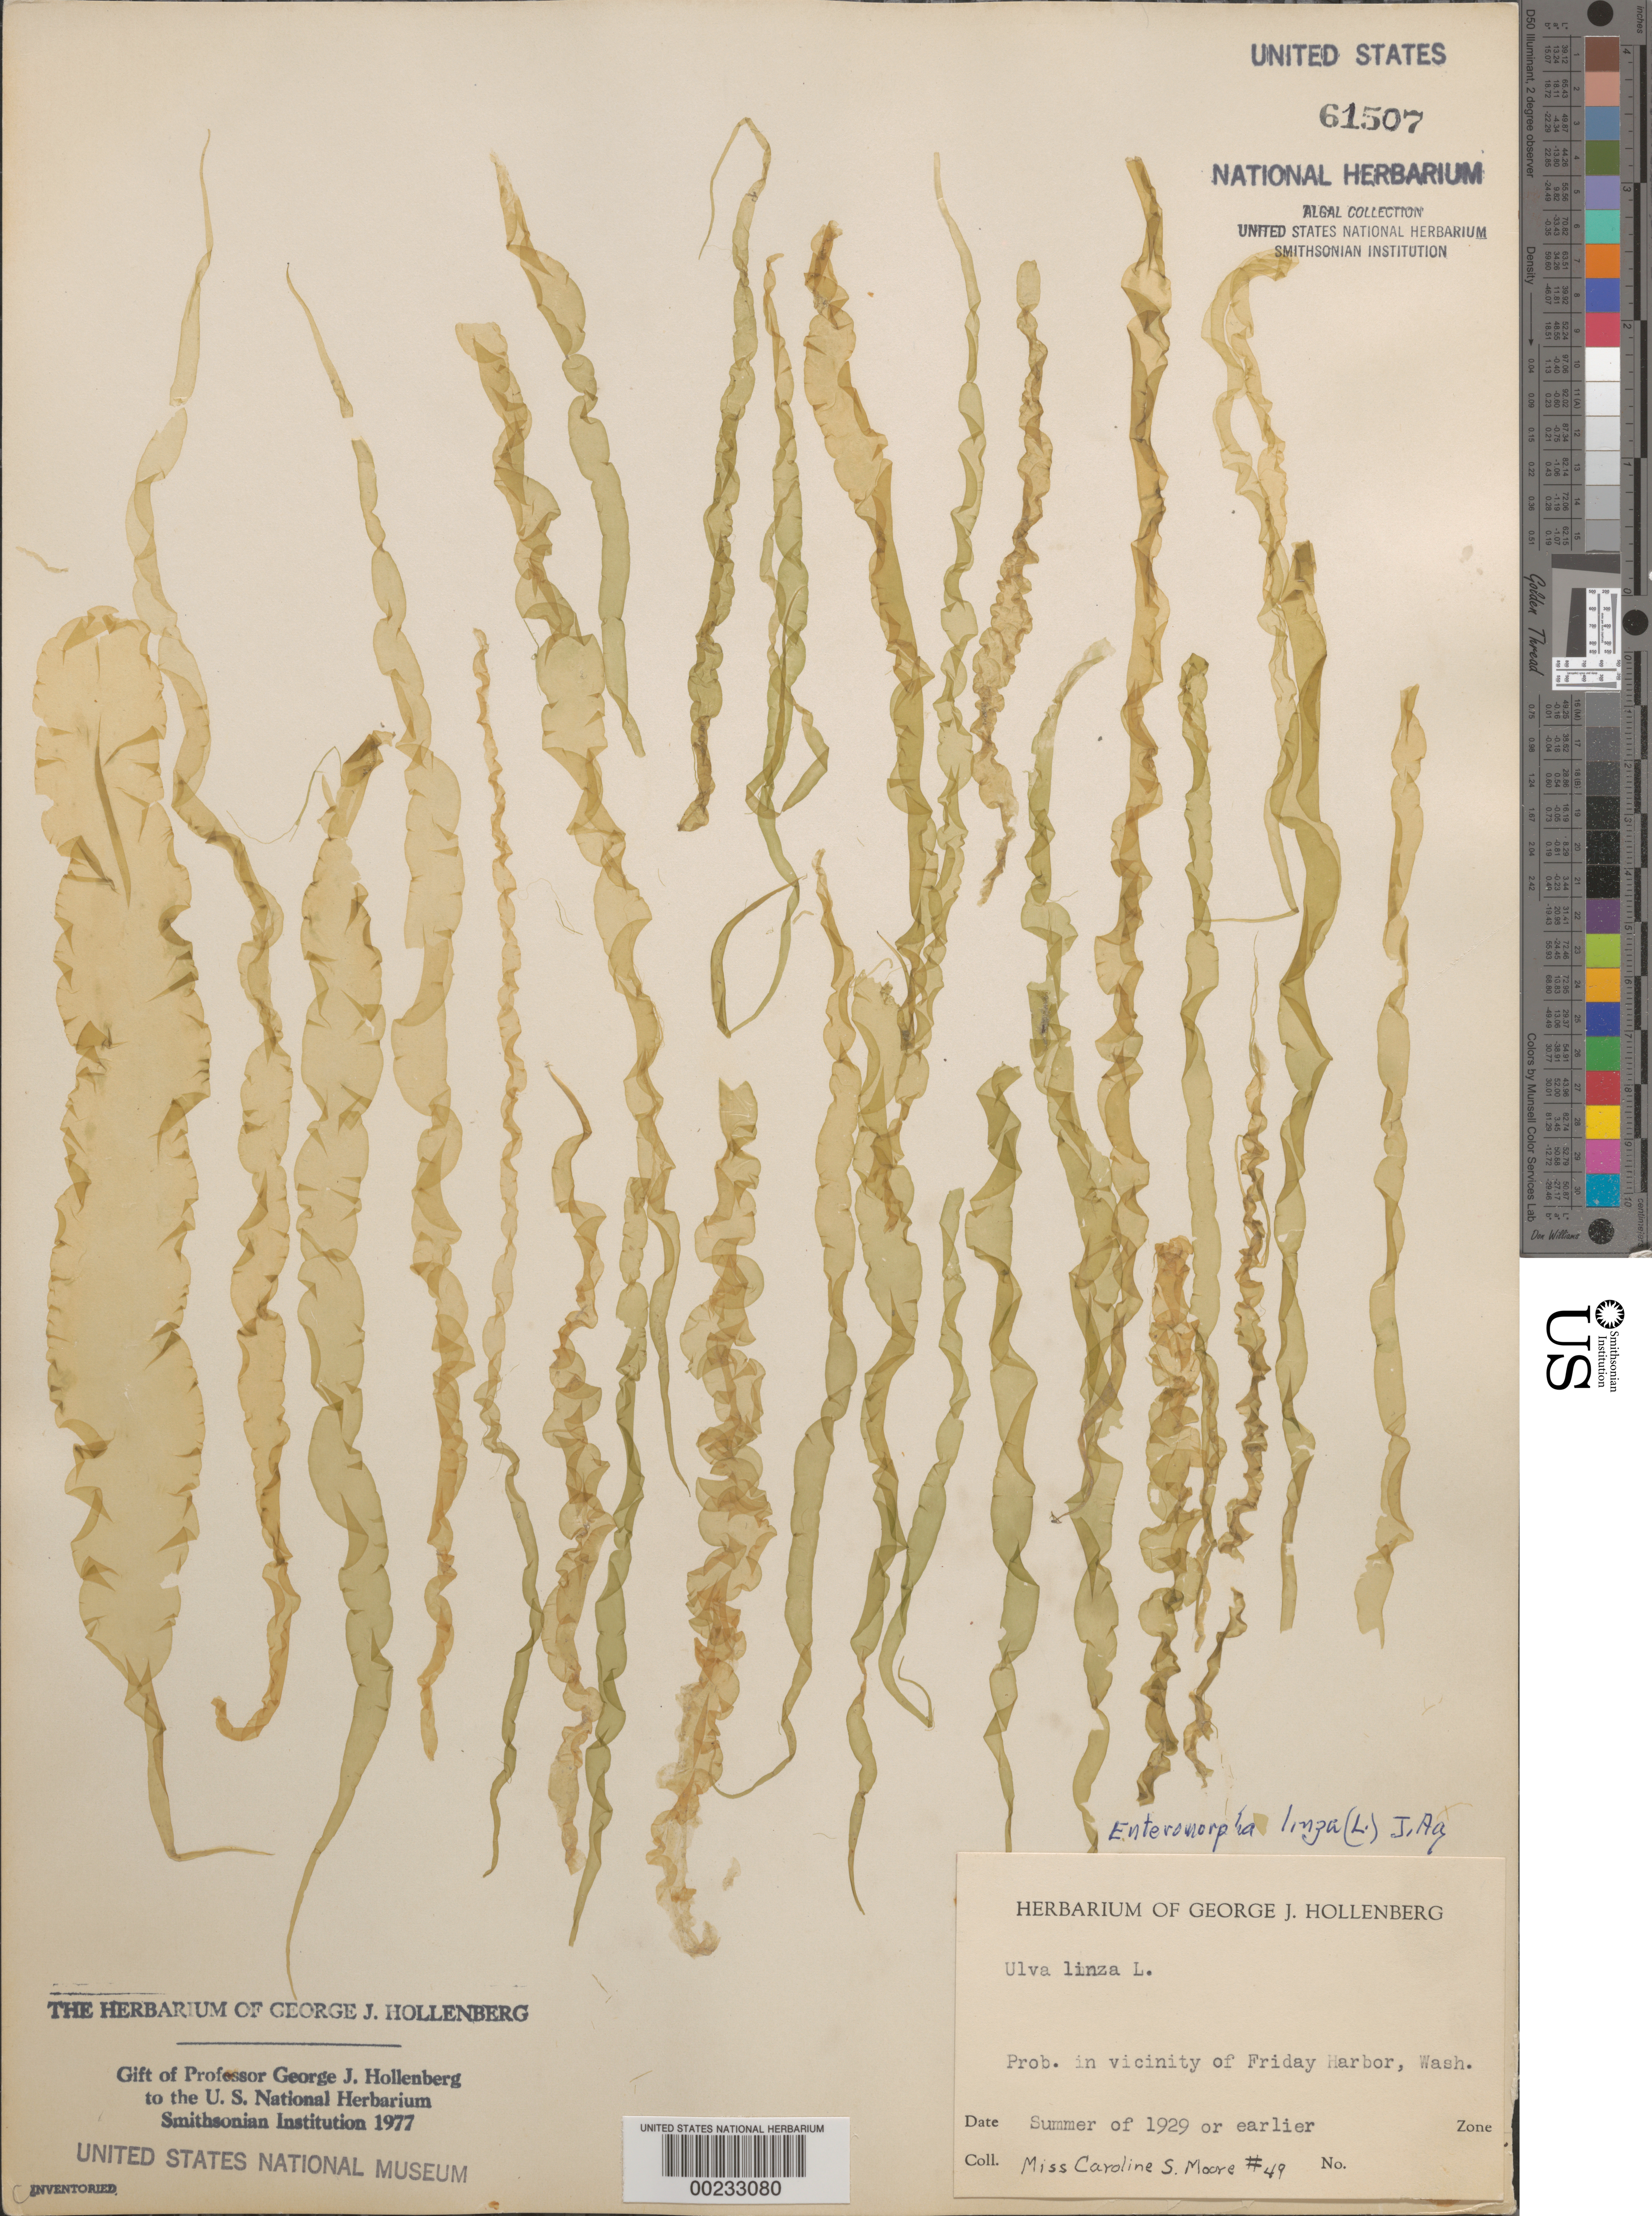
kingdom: Plantae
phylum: Chlorophyta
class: Ulvophyceae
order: Ulvales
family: Ulvaceae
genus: Ulva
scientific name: Ulva clathrata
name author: (Roth) C. Agardh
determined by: Algae name updating Project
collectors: C. Moore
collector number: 49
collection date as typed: Sum 1929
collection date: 1929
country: United States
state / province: Washington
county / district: San Juan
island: San Juan Island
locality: Probably Friday Harbor area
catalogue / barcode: US 61507